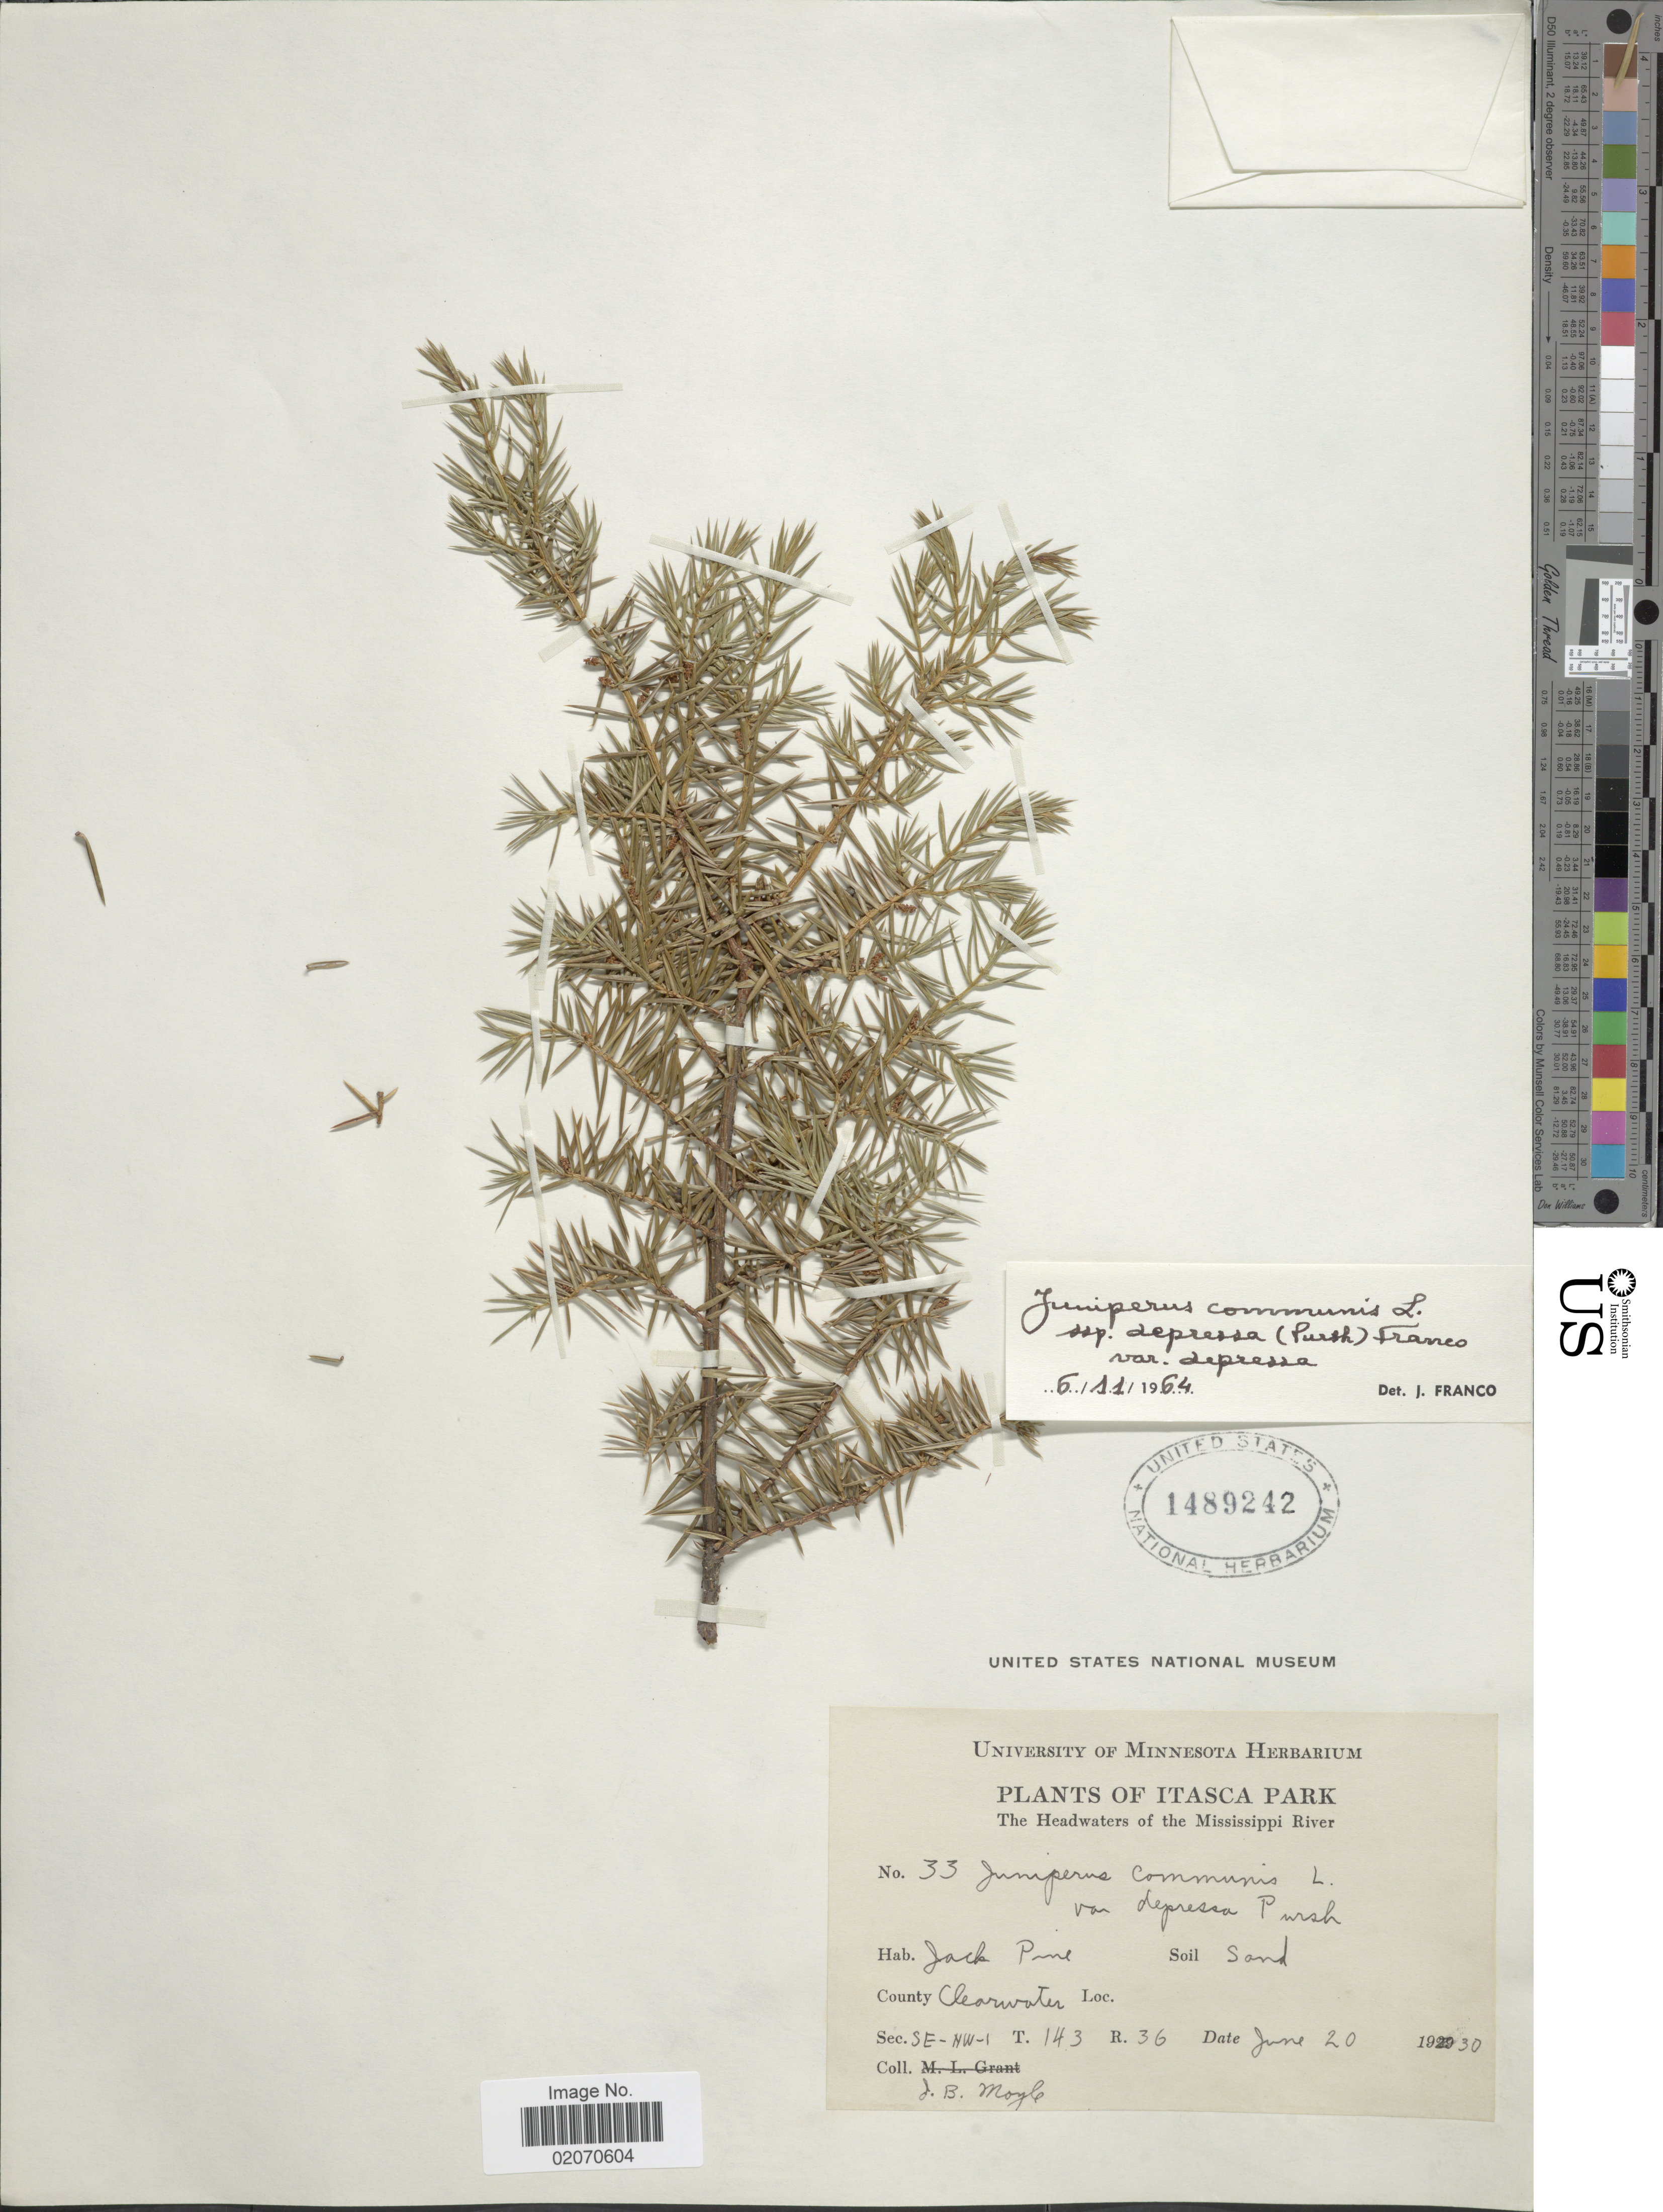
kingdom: Plantae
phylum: Tracheophyta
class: Pinopsida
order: Pinales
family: Cupressaceae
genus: Juniperus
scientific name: Juniperus communis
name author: L.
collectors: J. Moyle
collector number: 33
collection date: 1930-06-20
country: United States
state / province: Minnesota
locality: Itasca Park, Jack Pine, The Headwaters of the Mississippi River, County Clearwater. Sec. SE-NW 1 T.143 R.36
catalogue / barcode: US 1489242